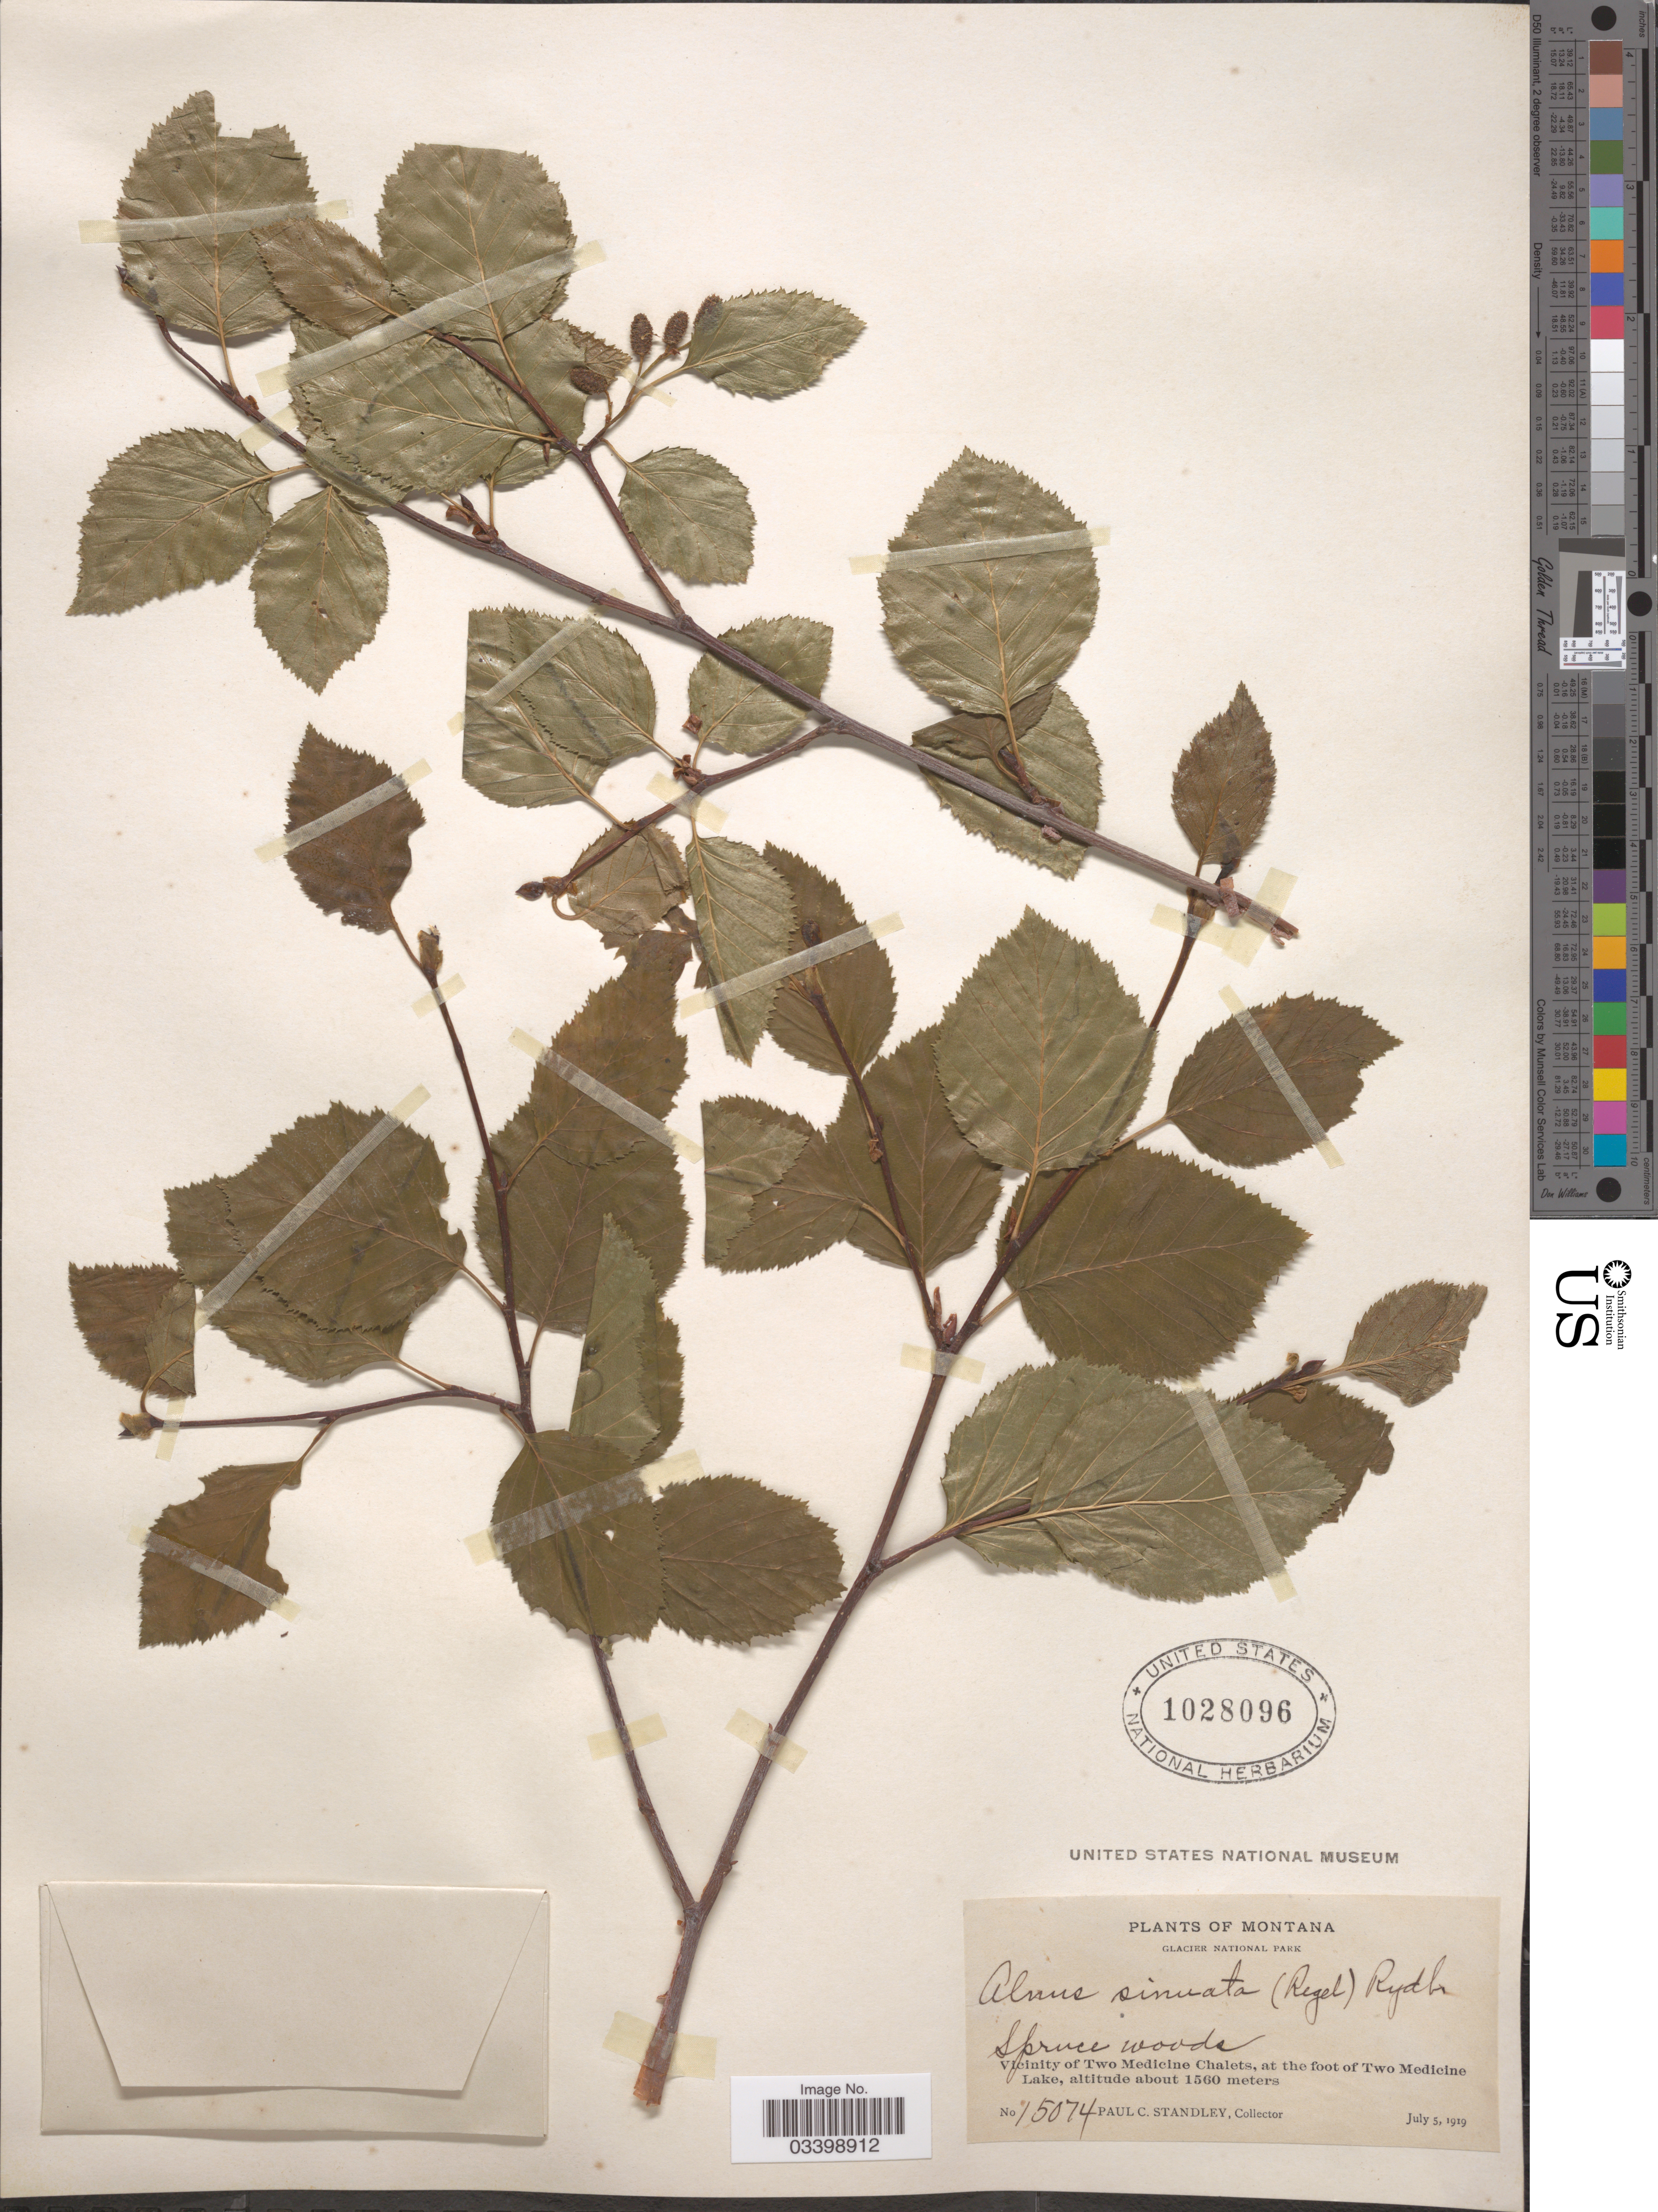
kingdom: Plantae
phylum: Tracheophyta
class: Magnoliopsida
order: Fagales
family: Betulaceae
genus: Alnus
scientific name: Alnus viridis subsp. sinuata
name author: Regel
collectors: P. C. Standley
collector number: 15074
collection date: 1919-07-05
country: United States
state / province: Montana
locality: Glacier National Park. Vicinity of Two Medicine Chalets, at the foot of Two Medicine Lake.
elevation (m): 1560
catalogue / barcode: US 1028096